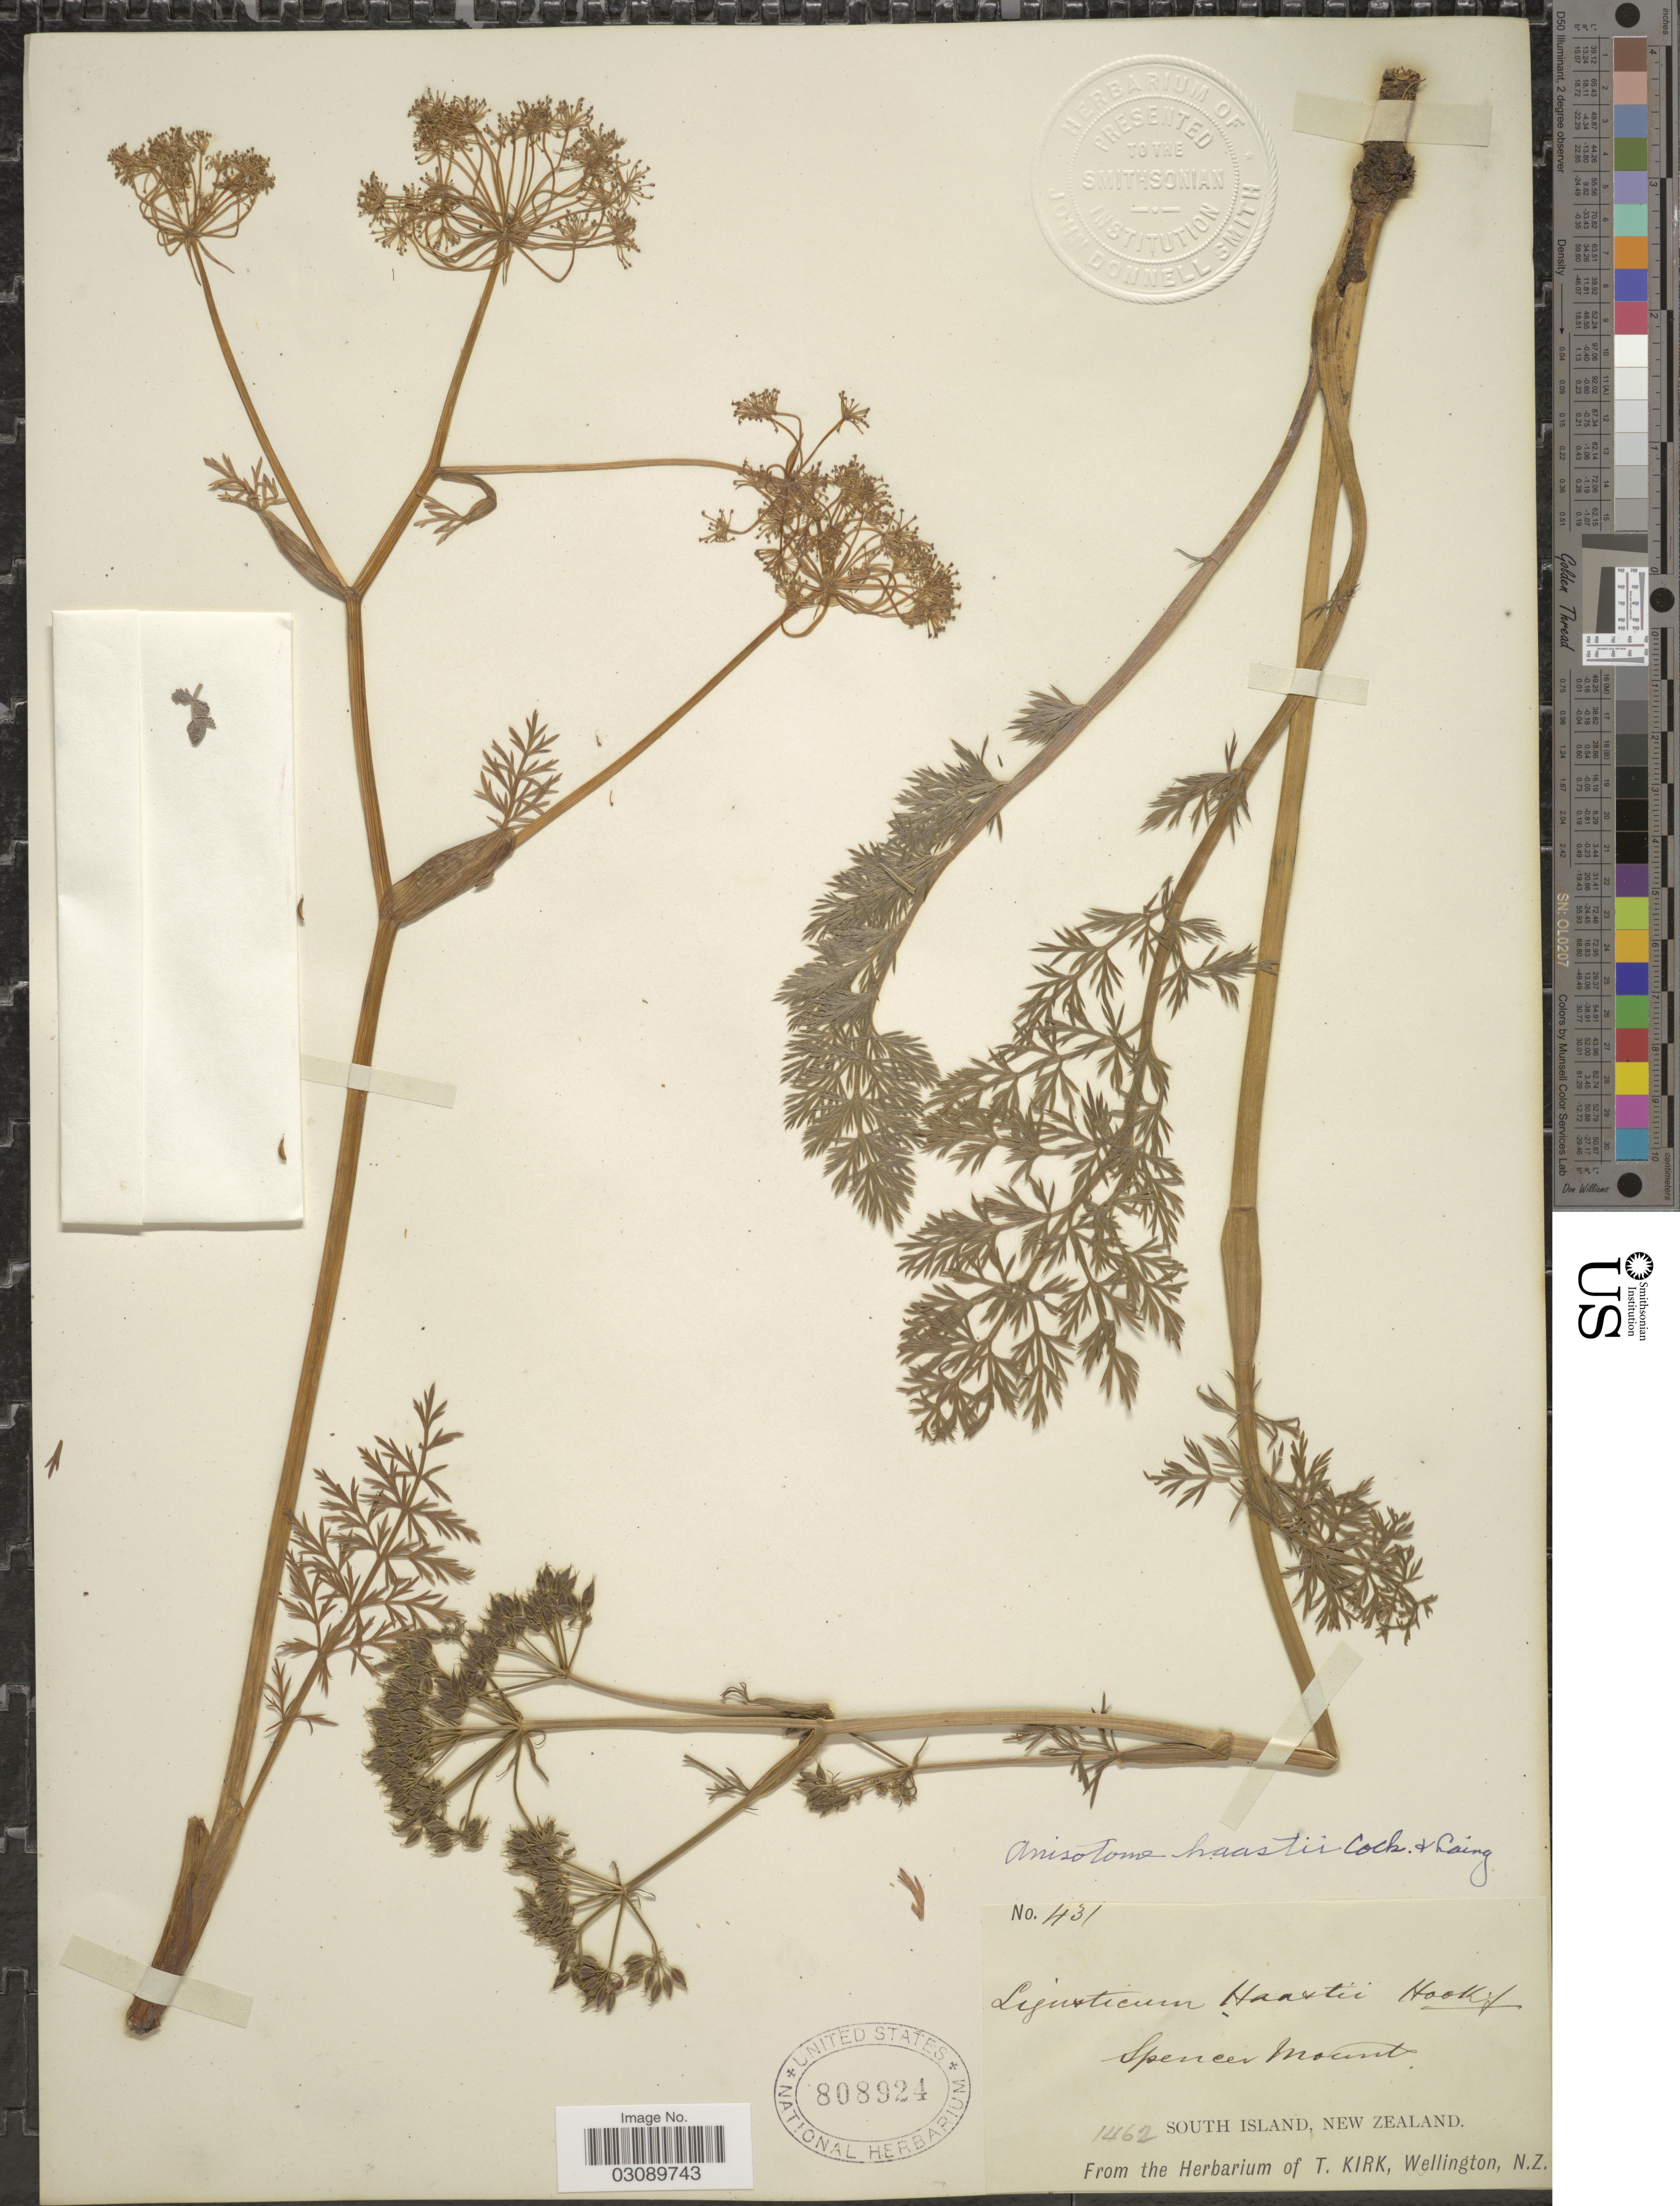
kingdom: Plantae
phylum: Tracheophyta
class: Magnoliopsida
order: Apiales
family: Apiaceae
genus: Anisotome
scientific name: Anisotome haastii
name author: (F. Muell. ex Hook. f.) Cockayne & Laing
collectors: ex herb. T. Kirk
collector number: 431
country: New Zealand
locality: Spencer Mount. South Island.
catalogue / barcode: US 808924